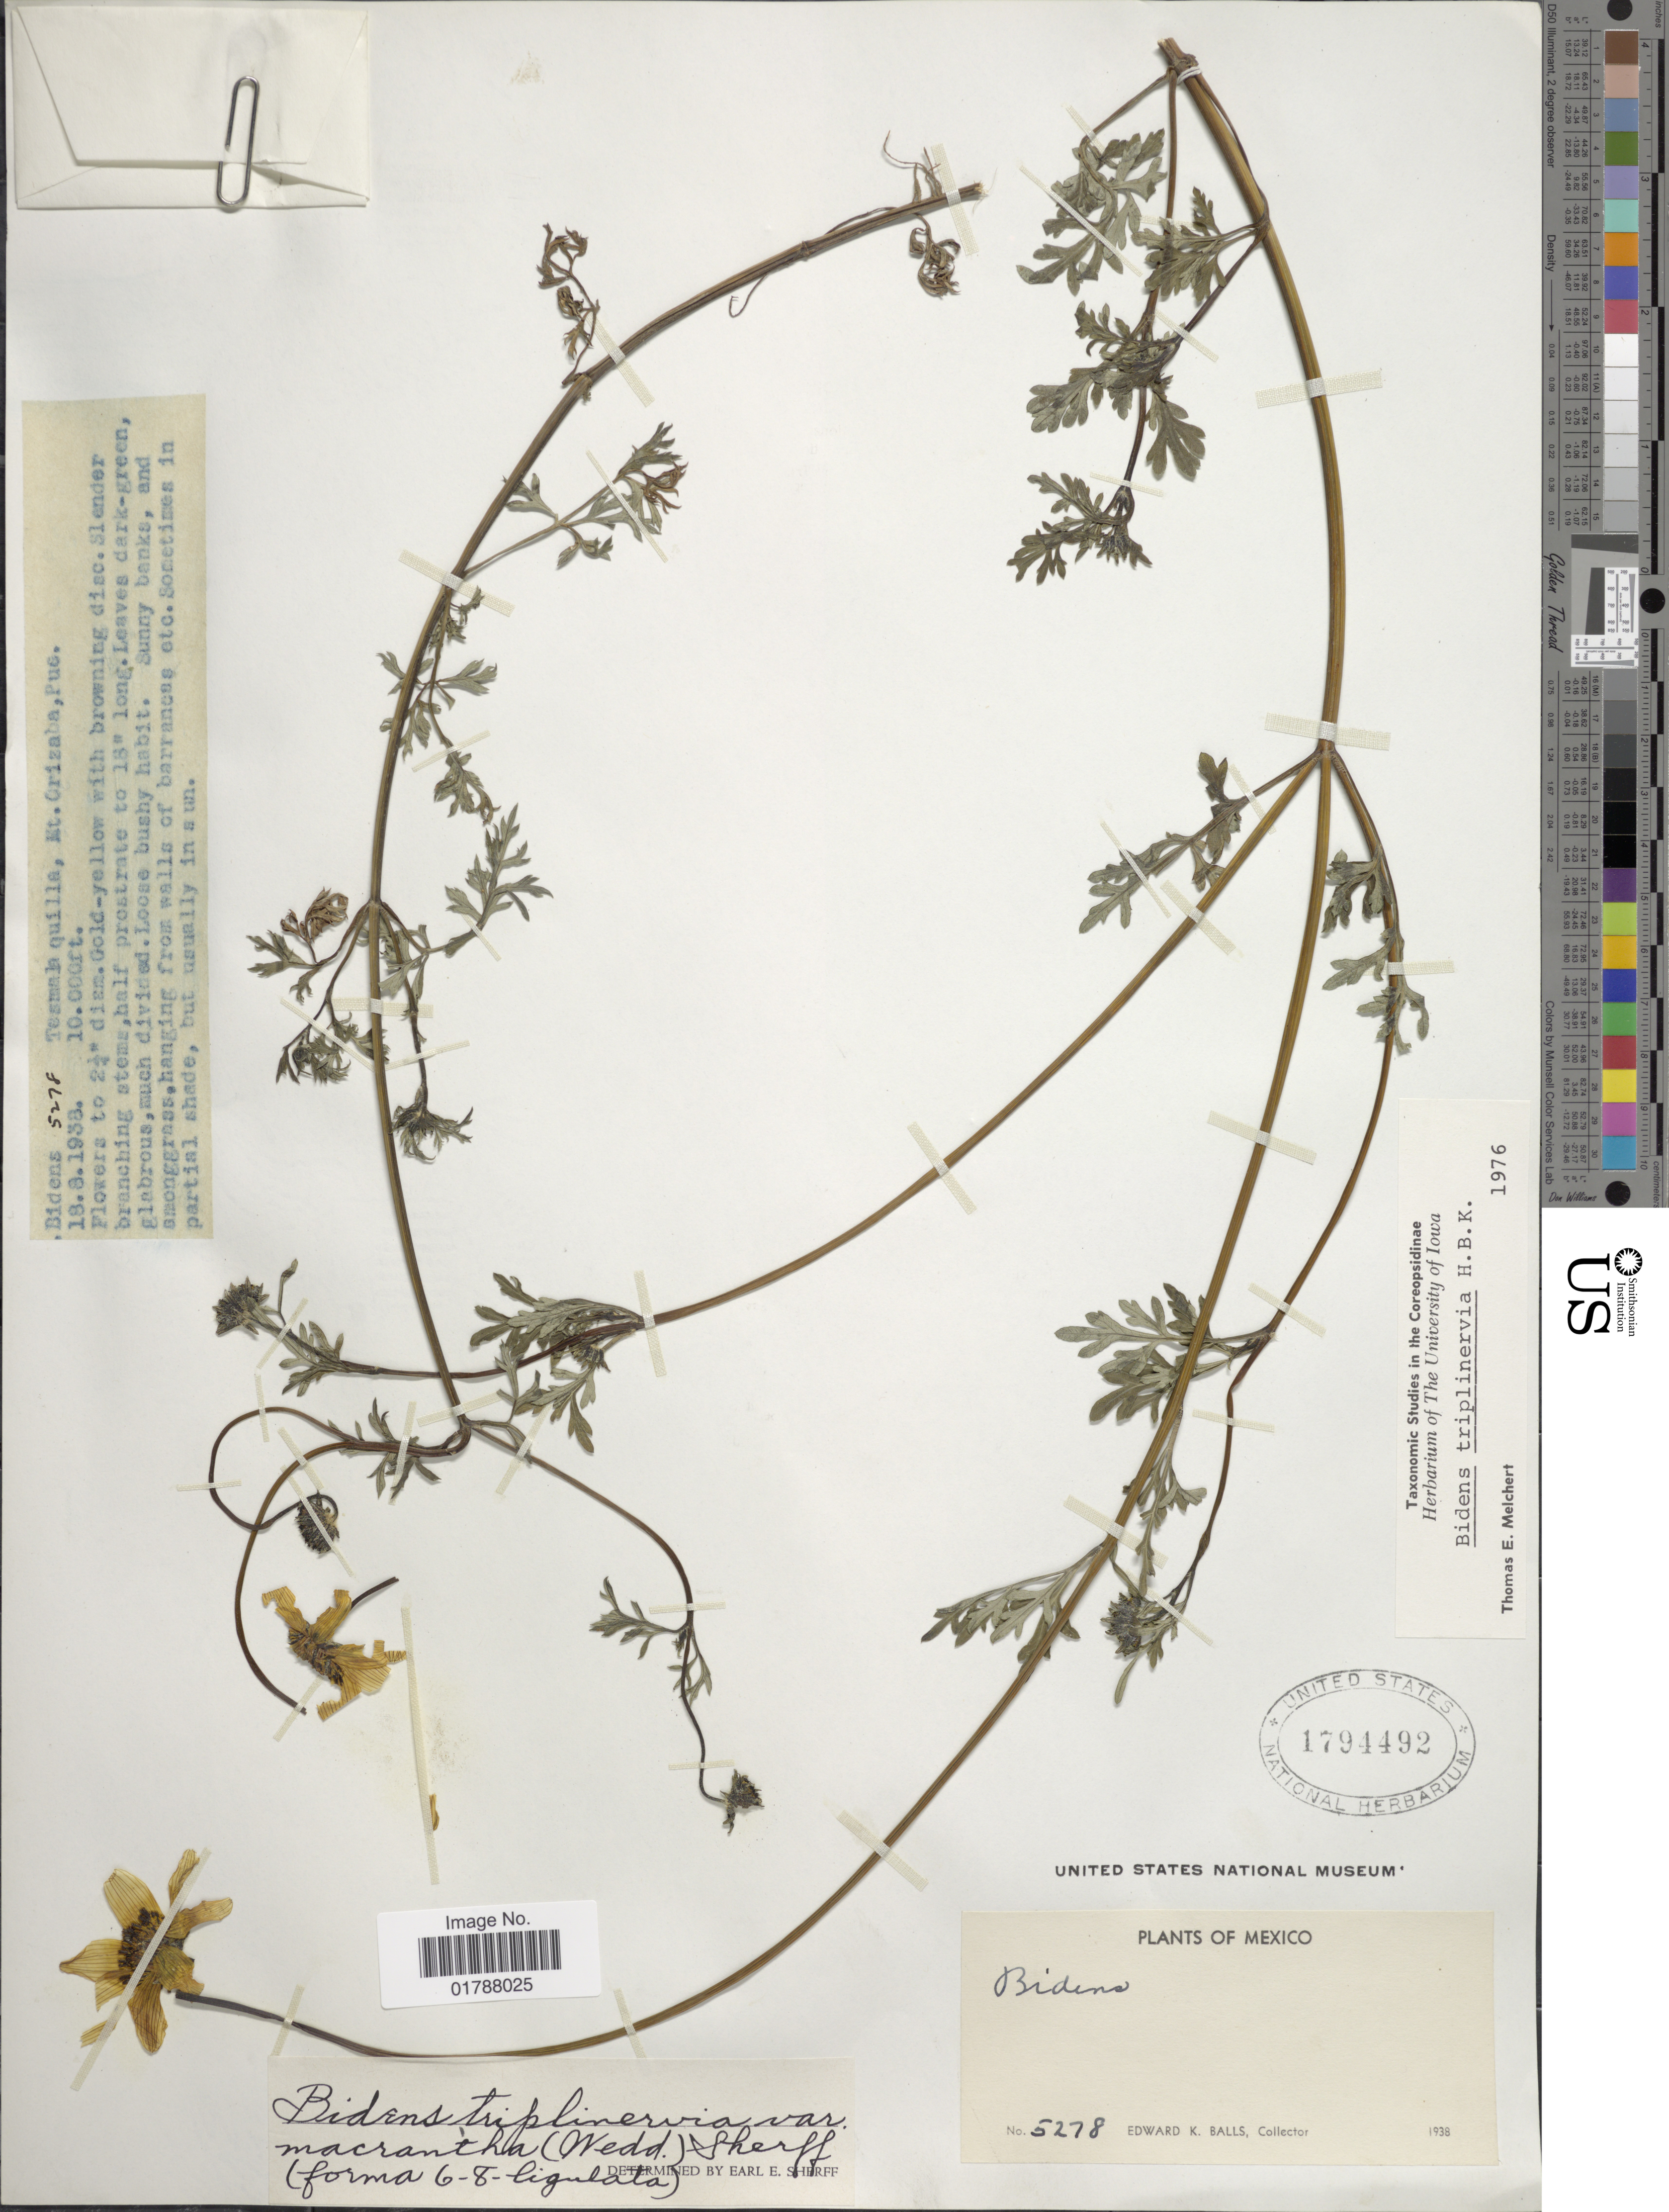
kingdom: Plantae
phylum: Tracheophyta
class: Magnoliopsida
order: Asterales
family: Asteraceae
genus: Bidens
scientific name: Bidens triplinervia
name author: Kunth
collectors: E. K. Balls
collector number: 5278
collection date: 1938-08-18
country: Mexico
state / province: Puebla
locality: Tesmala quilla, Mt. Orizaba, Pue.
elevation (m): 3048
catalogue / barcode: US 1794492